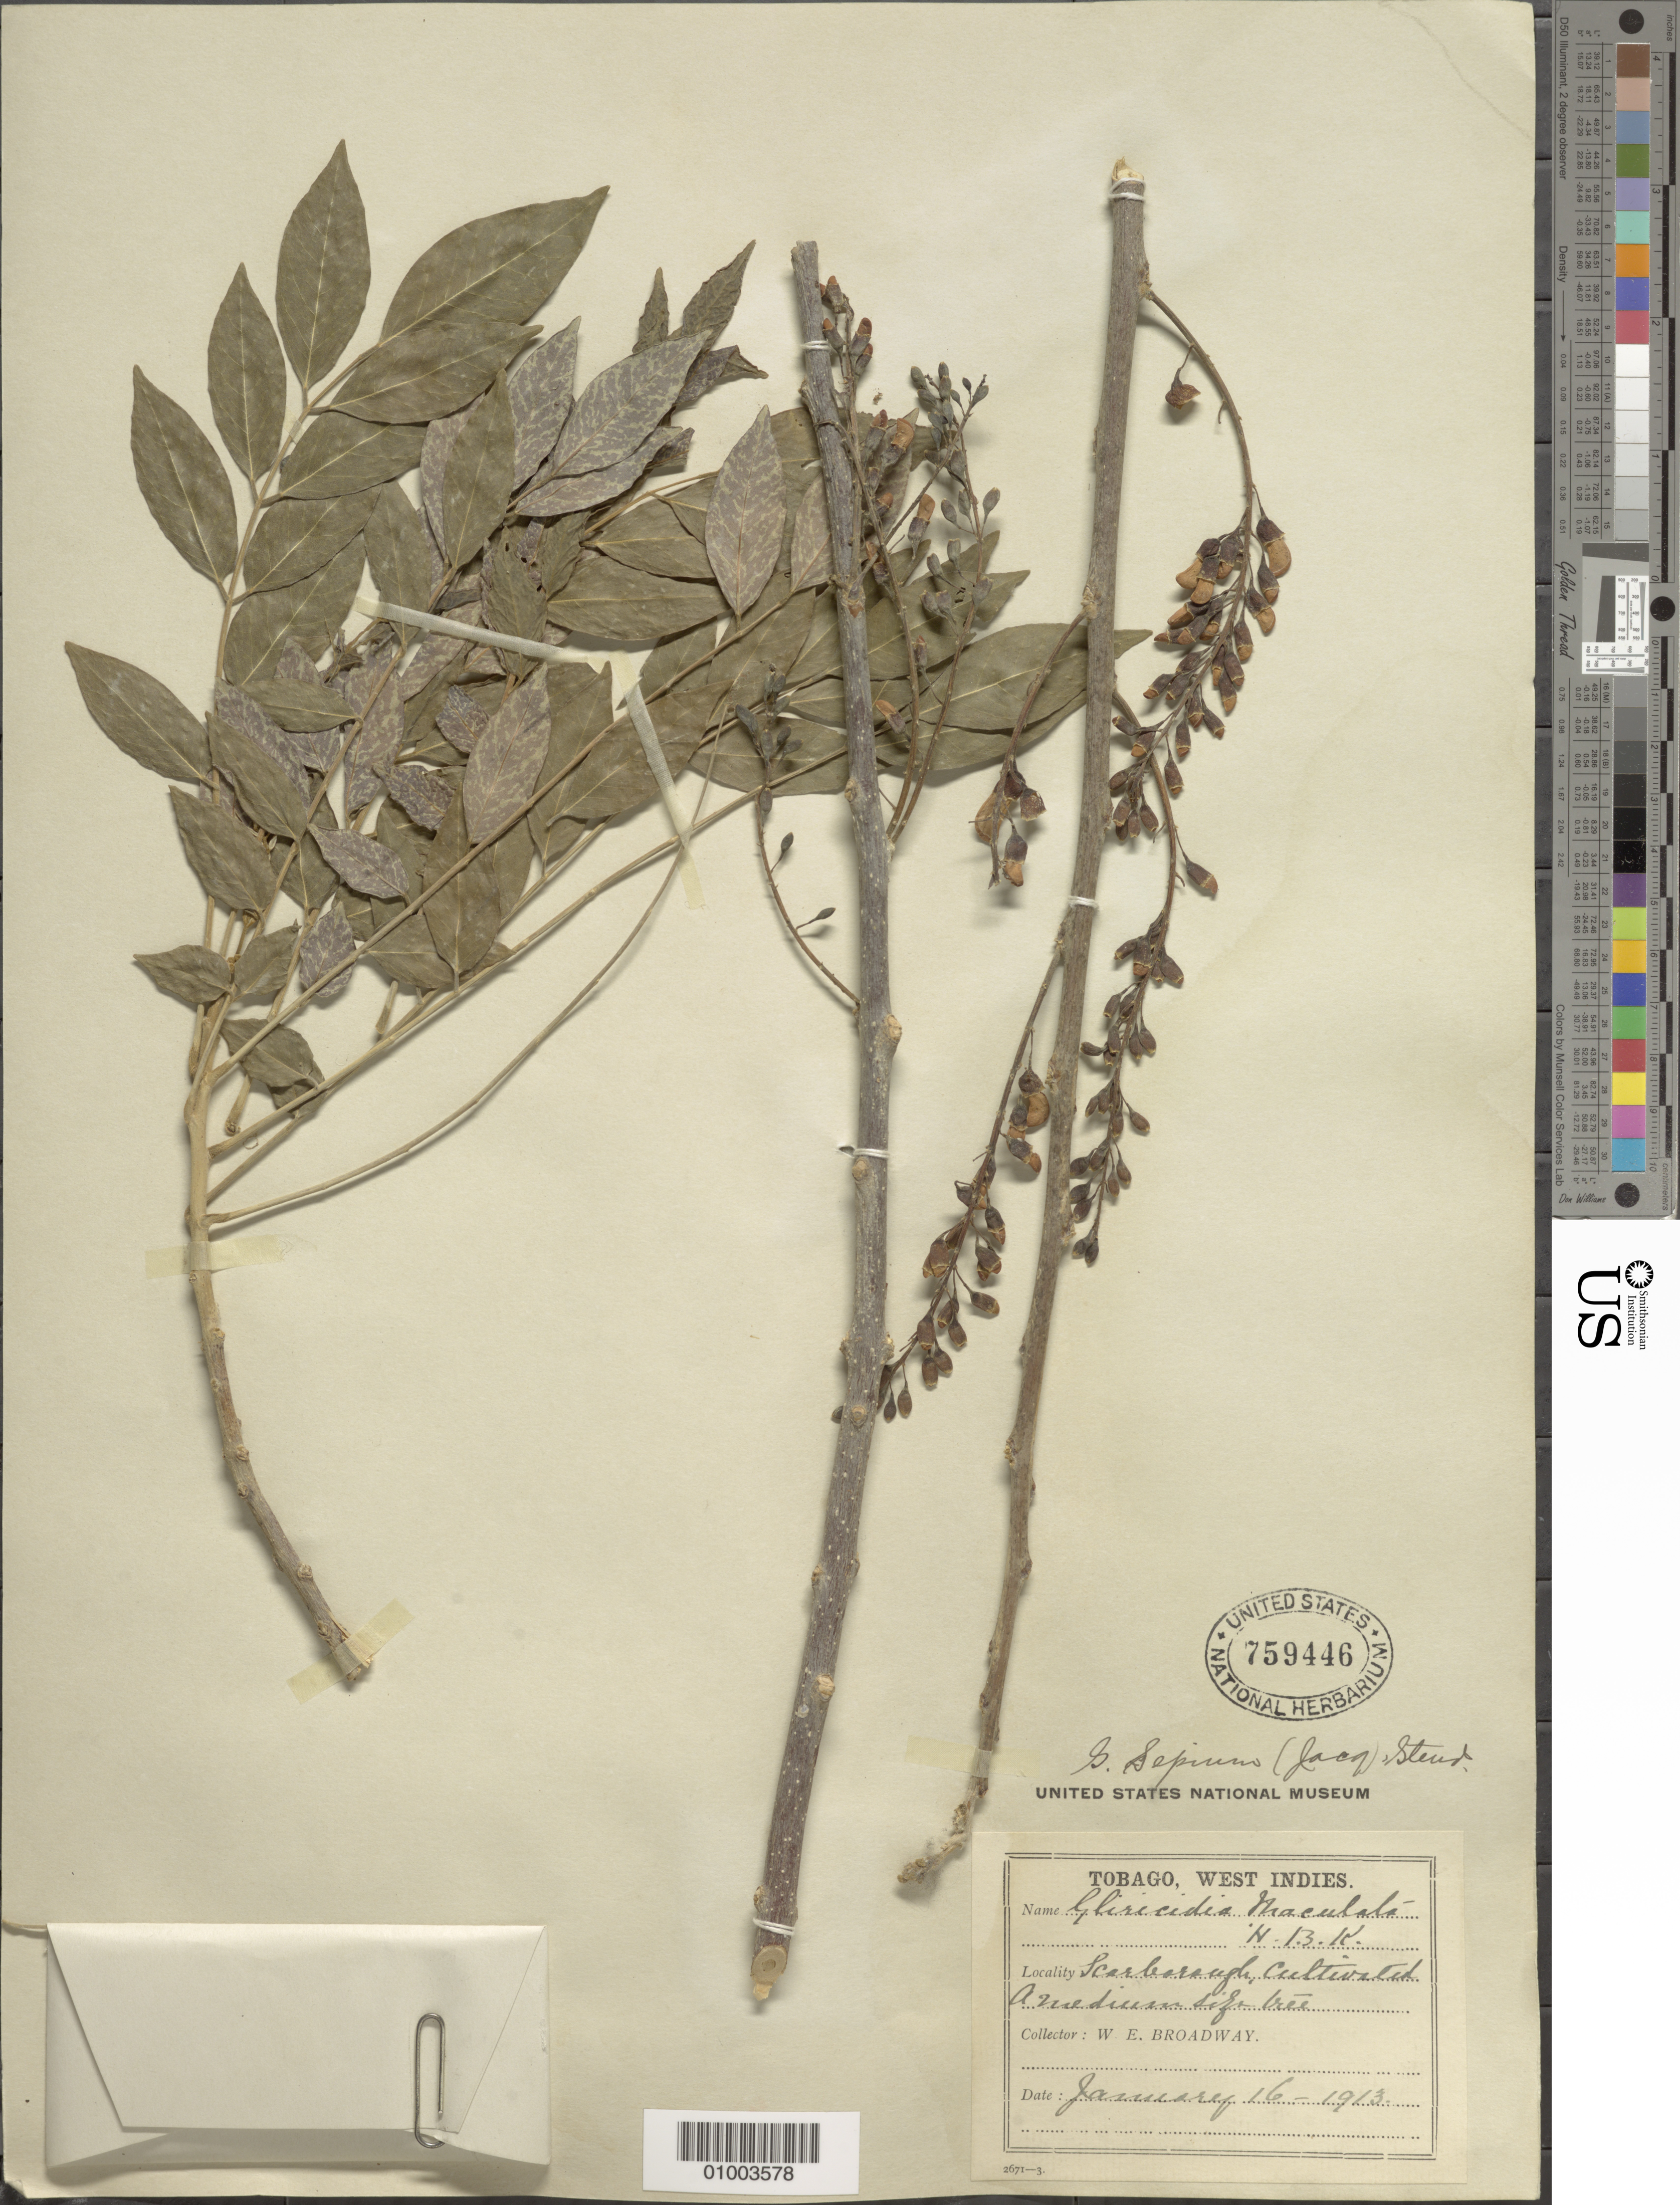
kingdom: Plantae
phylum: Tracheophyta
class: Magnoliopsida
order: Fabales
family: Fabaceae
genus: Gliricidia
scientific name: Gliricidia sepium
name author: (Jacq.) Kunth ex Walp.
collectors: W. E. Broadway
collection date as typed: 16 Jan 1913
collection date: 1913-01-16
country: Trinidad and Tobago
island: Tobago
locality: Scarborough, A medium size tree.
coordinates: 0 N, 0 E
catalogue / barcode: US 759446